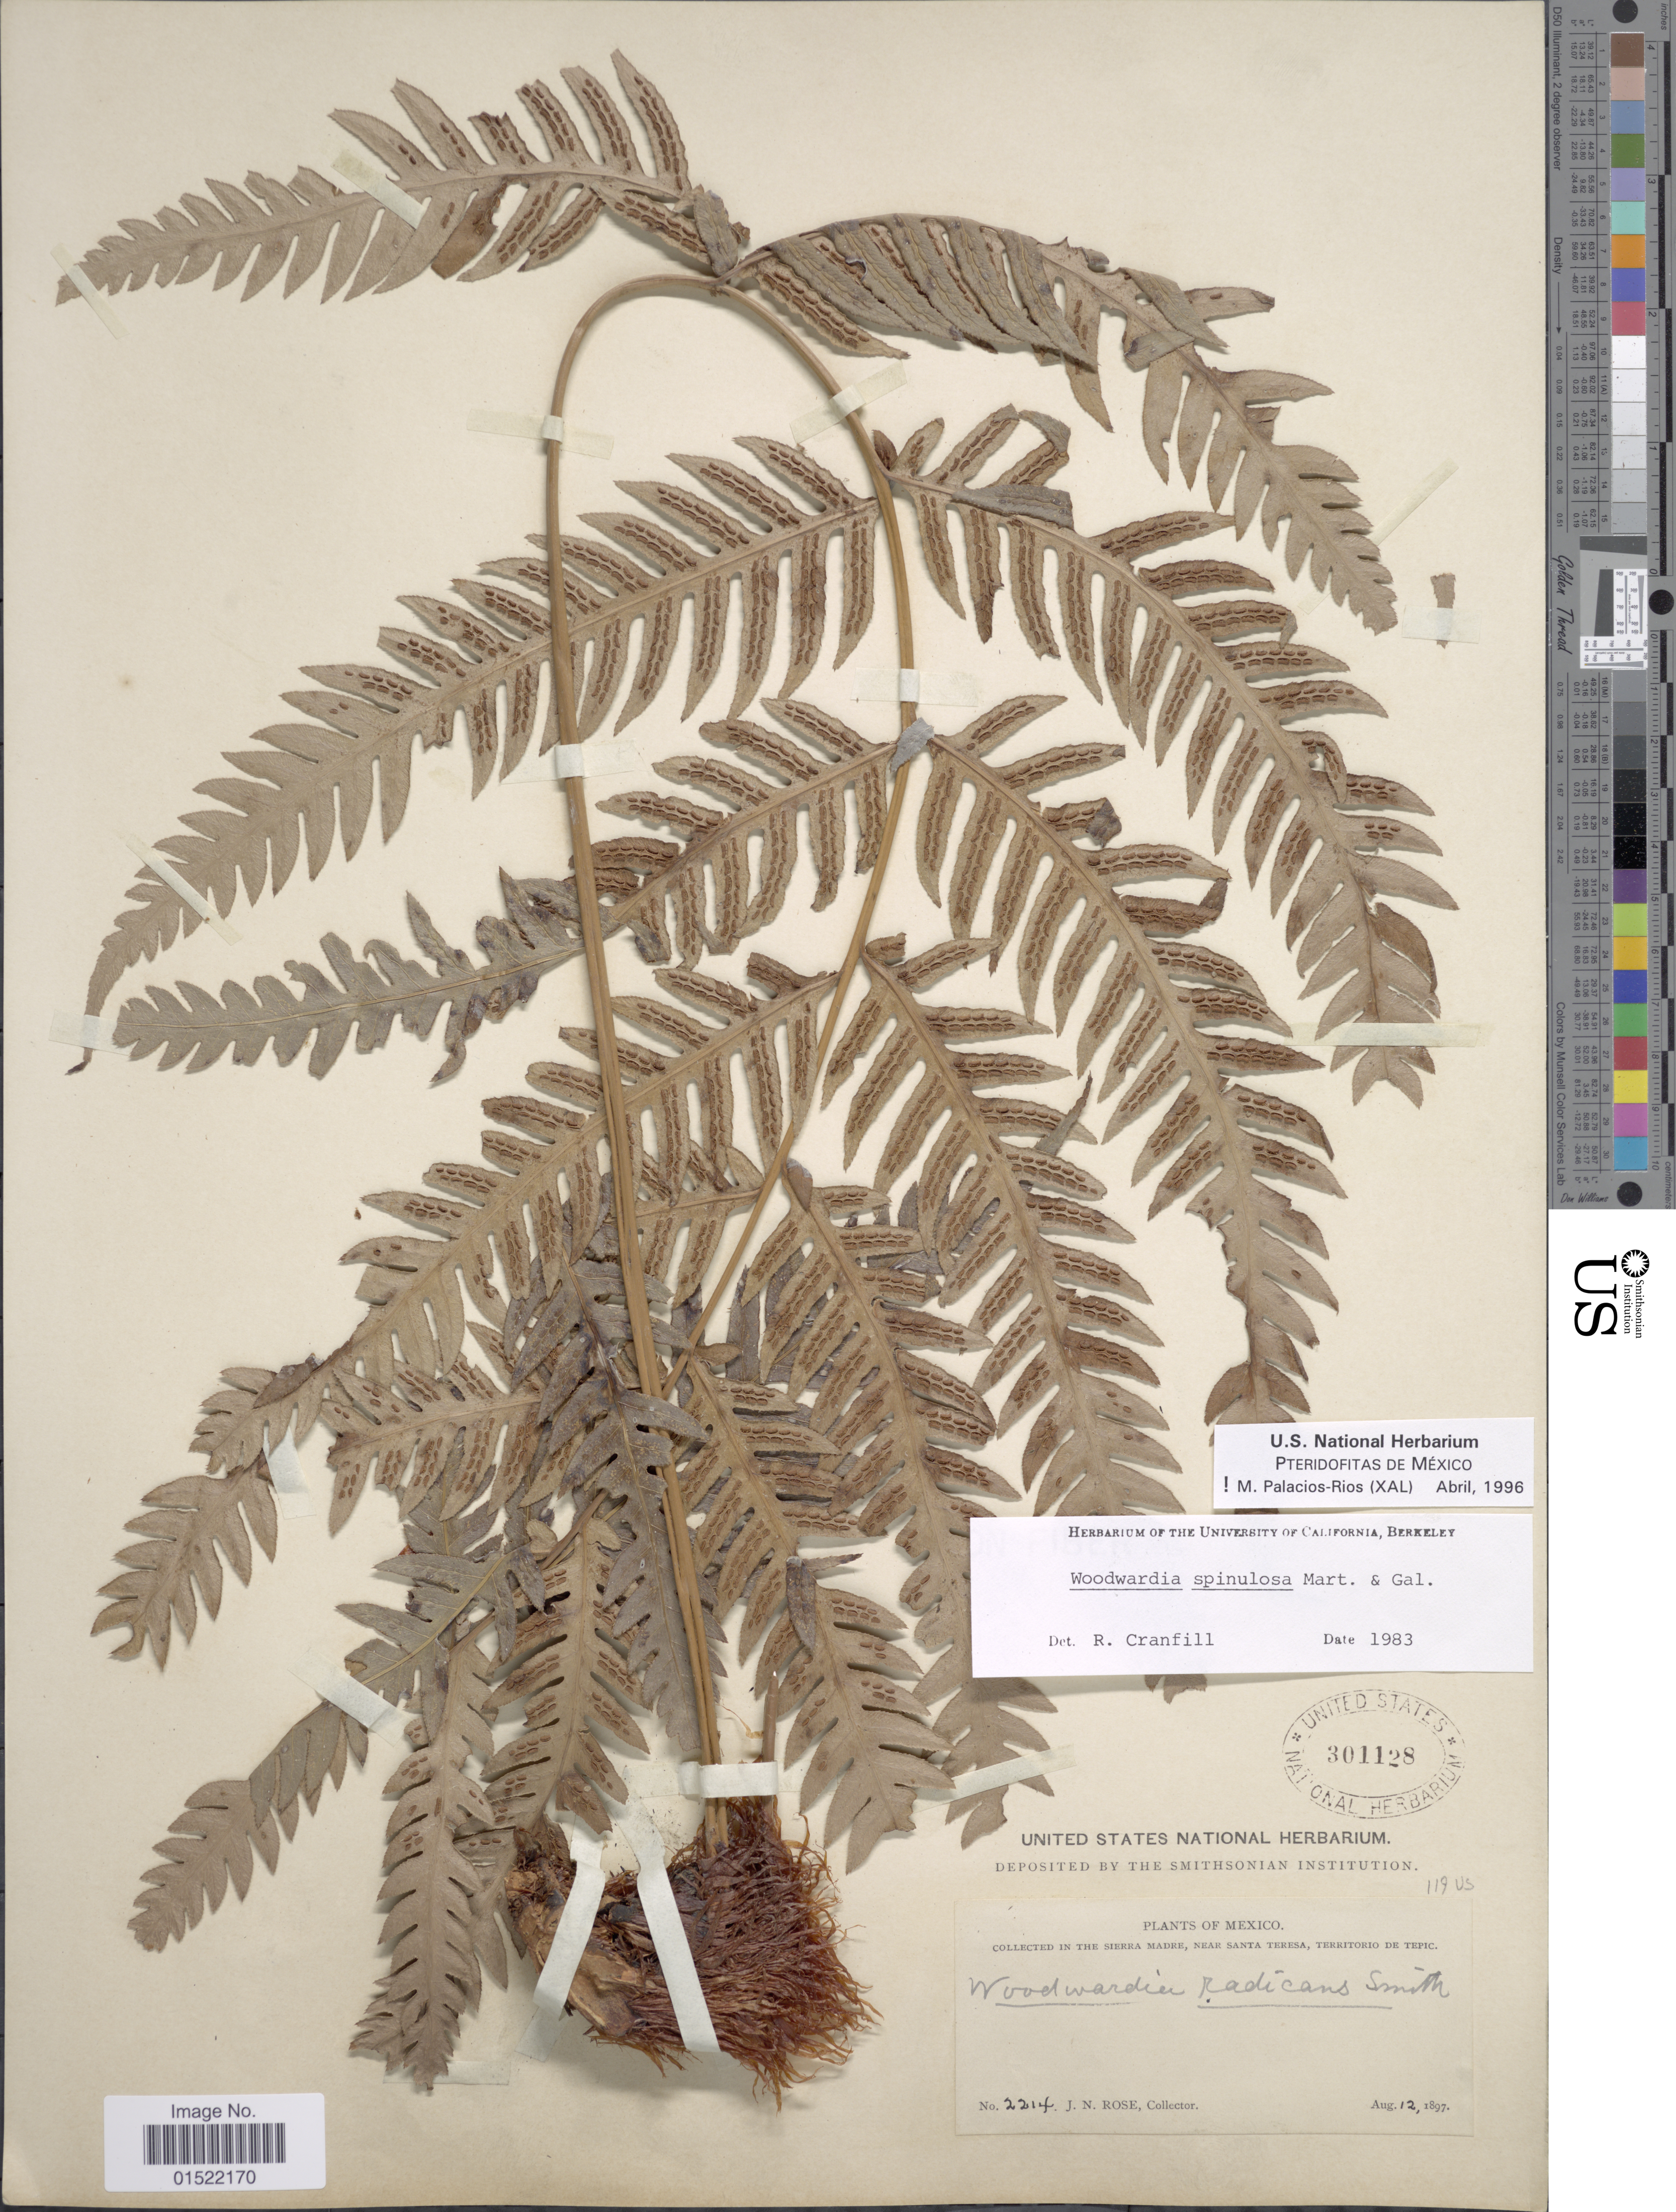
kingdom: Plantae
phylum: Tracheophyta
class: Polypodiopsida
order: Polypodiales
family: Blechnaceae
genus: Woodwardia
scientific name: Woodwardia spinulosa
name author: M. Martens & Galeotti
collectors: J. N. Rose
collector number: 2214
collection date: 1897-08-12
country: Mexico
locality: Sierra Madre, Near Santa Teresa, Territorio de Tepic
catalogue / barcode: US 301128